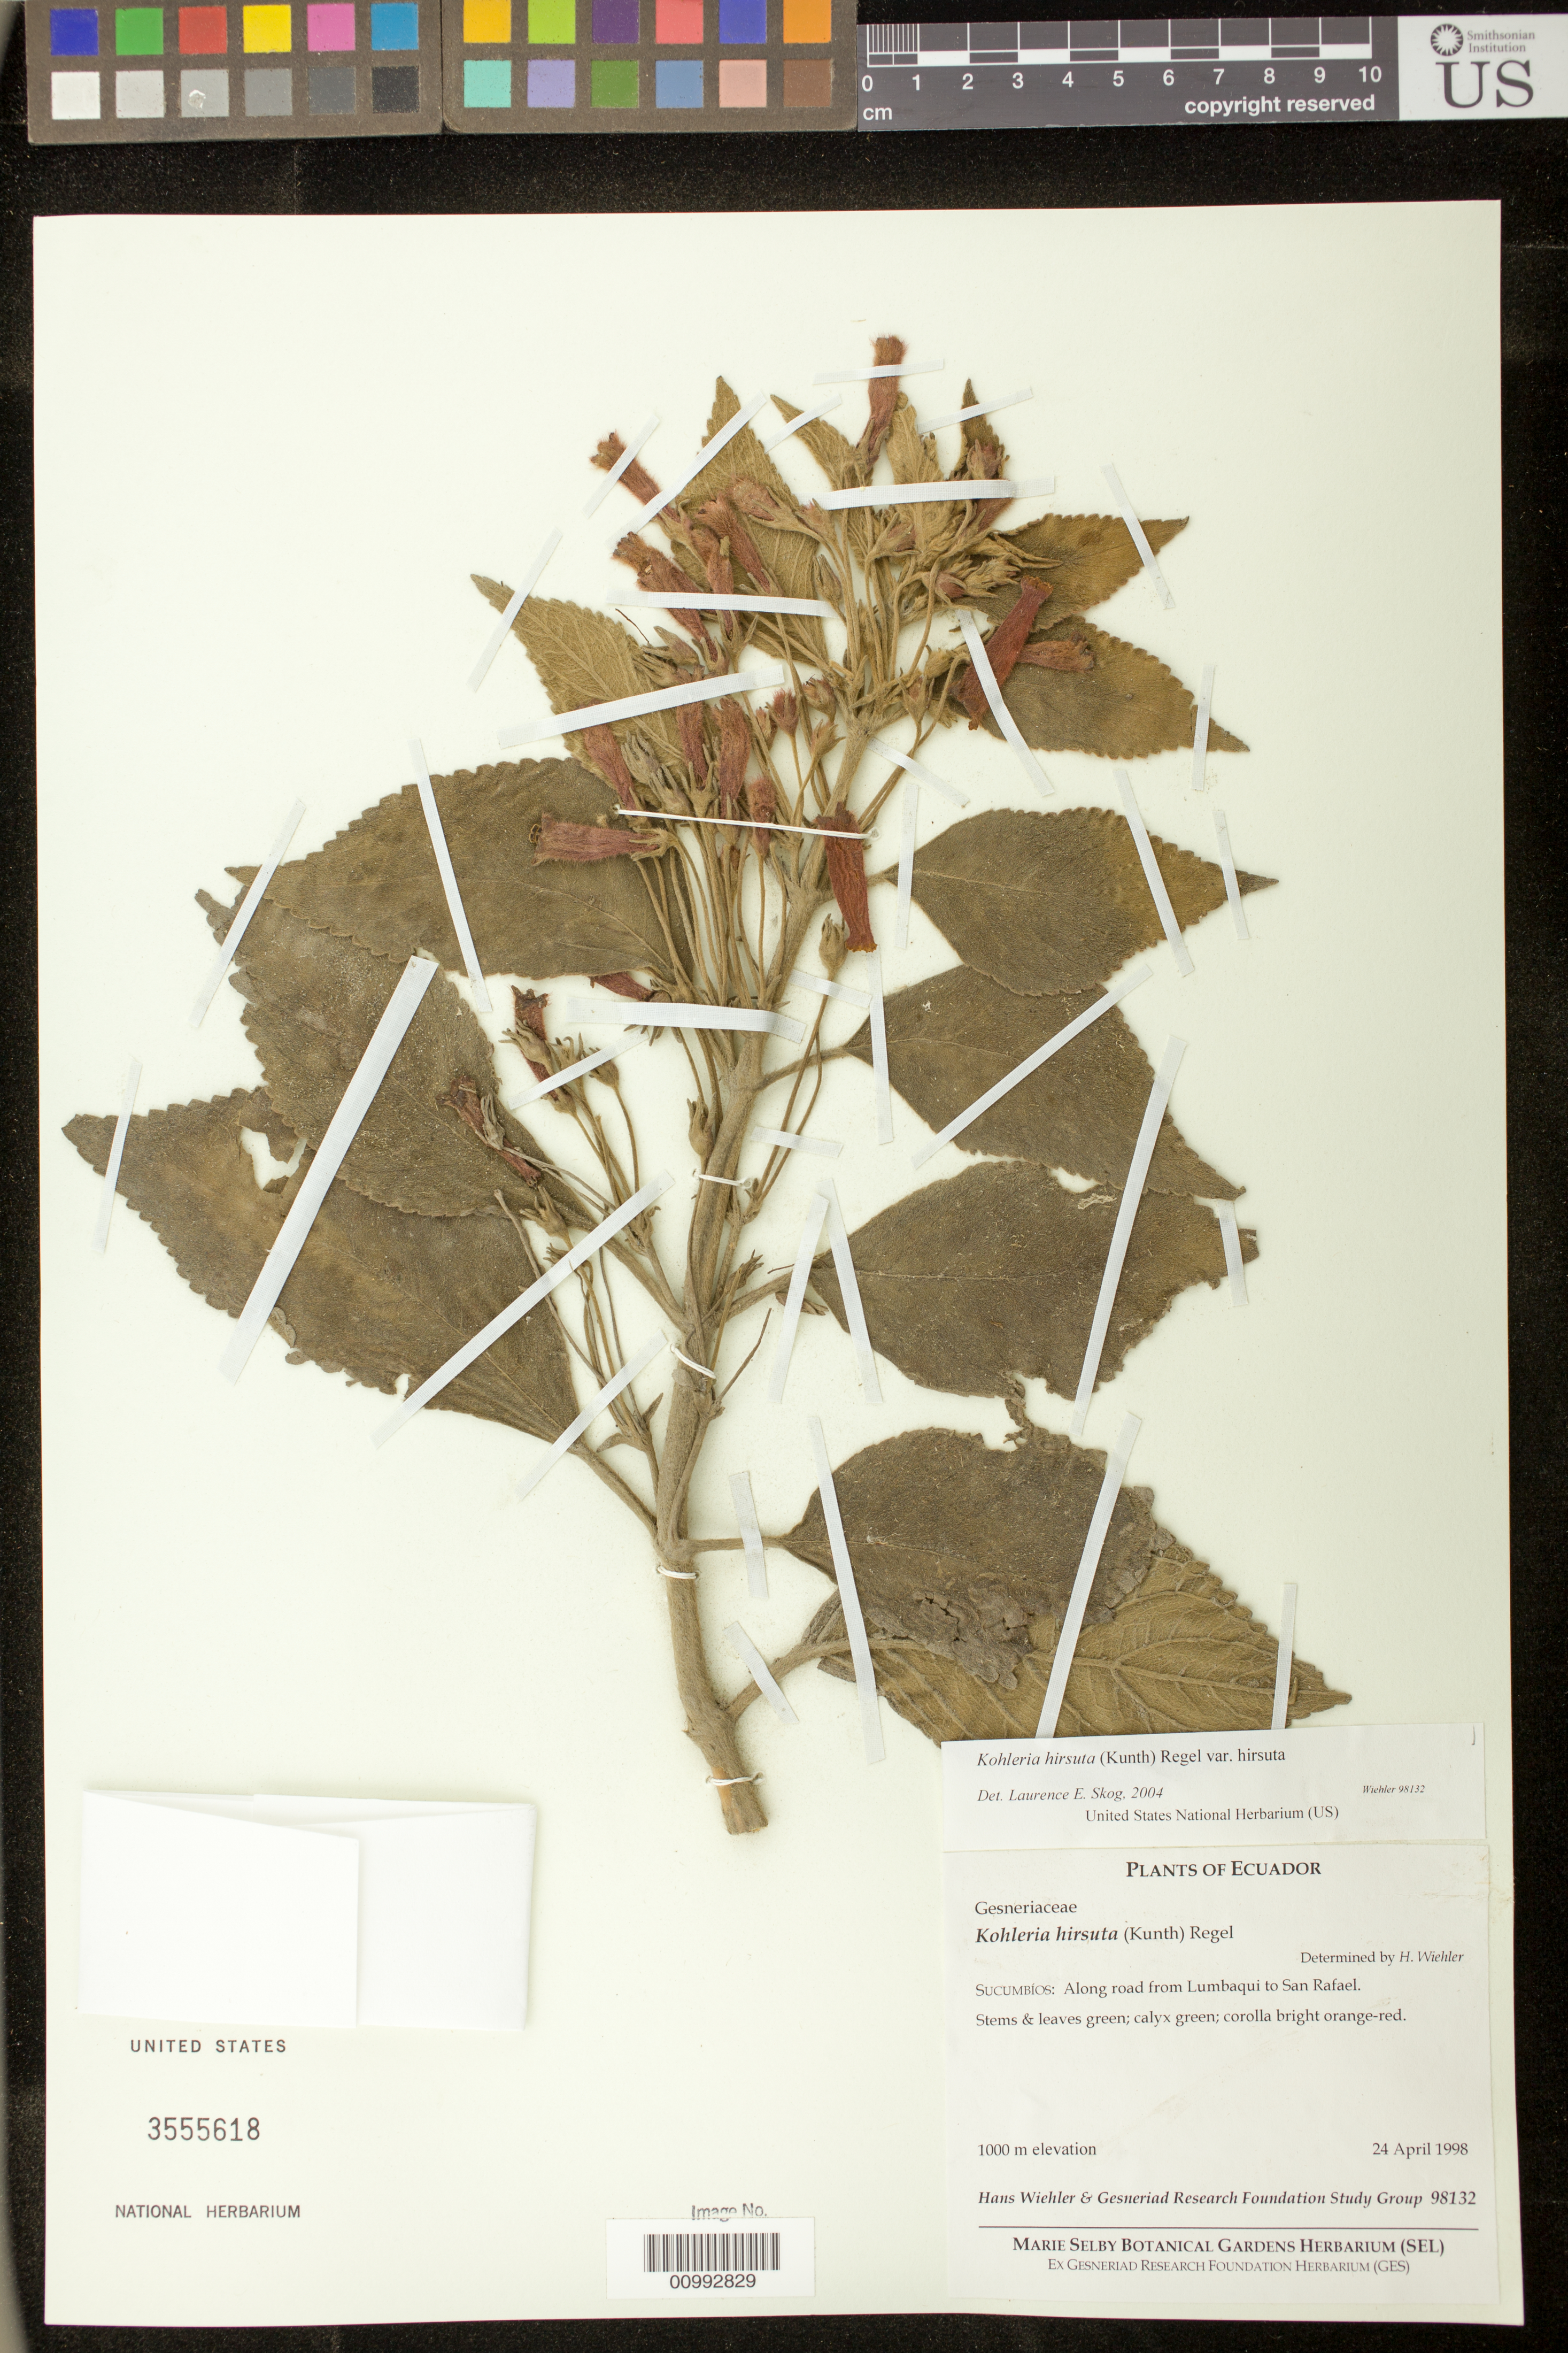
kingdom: Plantae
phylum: Tracheophyta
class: Magnoliopsida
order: Lamiales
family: Gesneriaceae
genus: Kohleria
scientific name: Kohleria hirsuta var. hirsuta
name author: (Kunth) Regel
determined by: Skog, Laurence E.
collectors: H. J. Wiehler & GRF Study Group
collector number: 98132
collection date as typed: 24 Apr 1998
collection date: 1998-04-24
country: Ecuador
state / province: Sucumbíos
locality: Sucumbíos: along road from Lumbaqui to San Rafael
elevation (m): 1000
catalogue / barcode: US 3555618